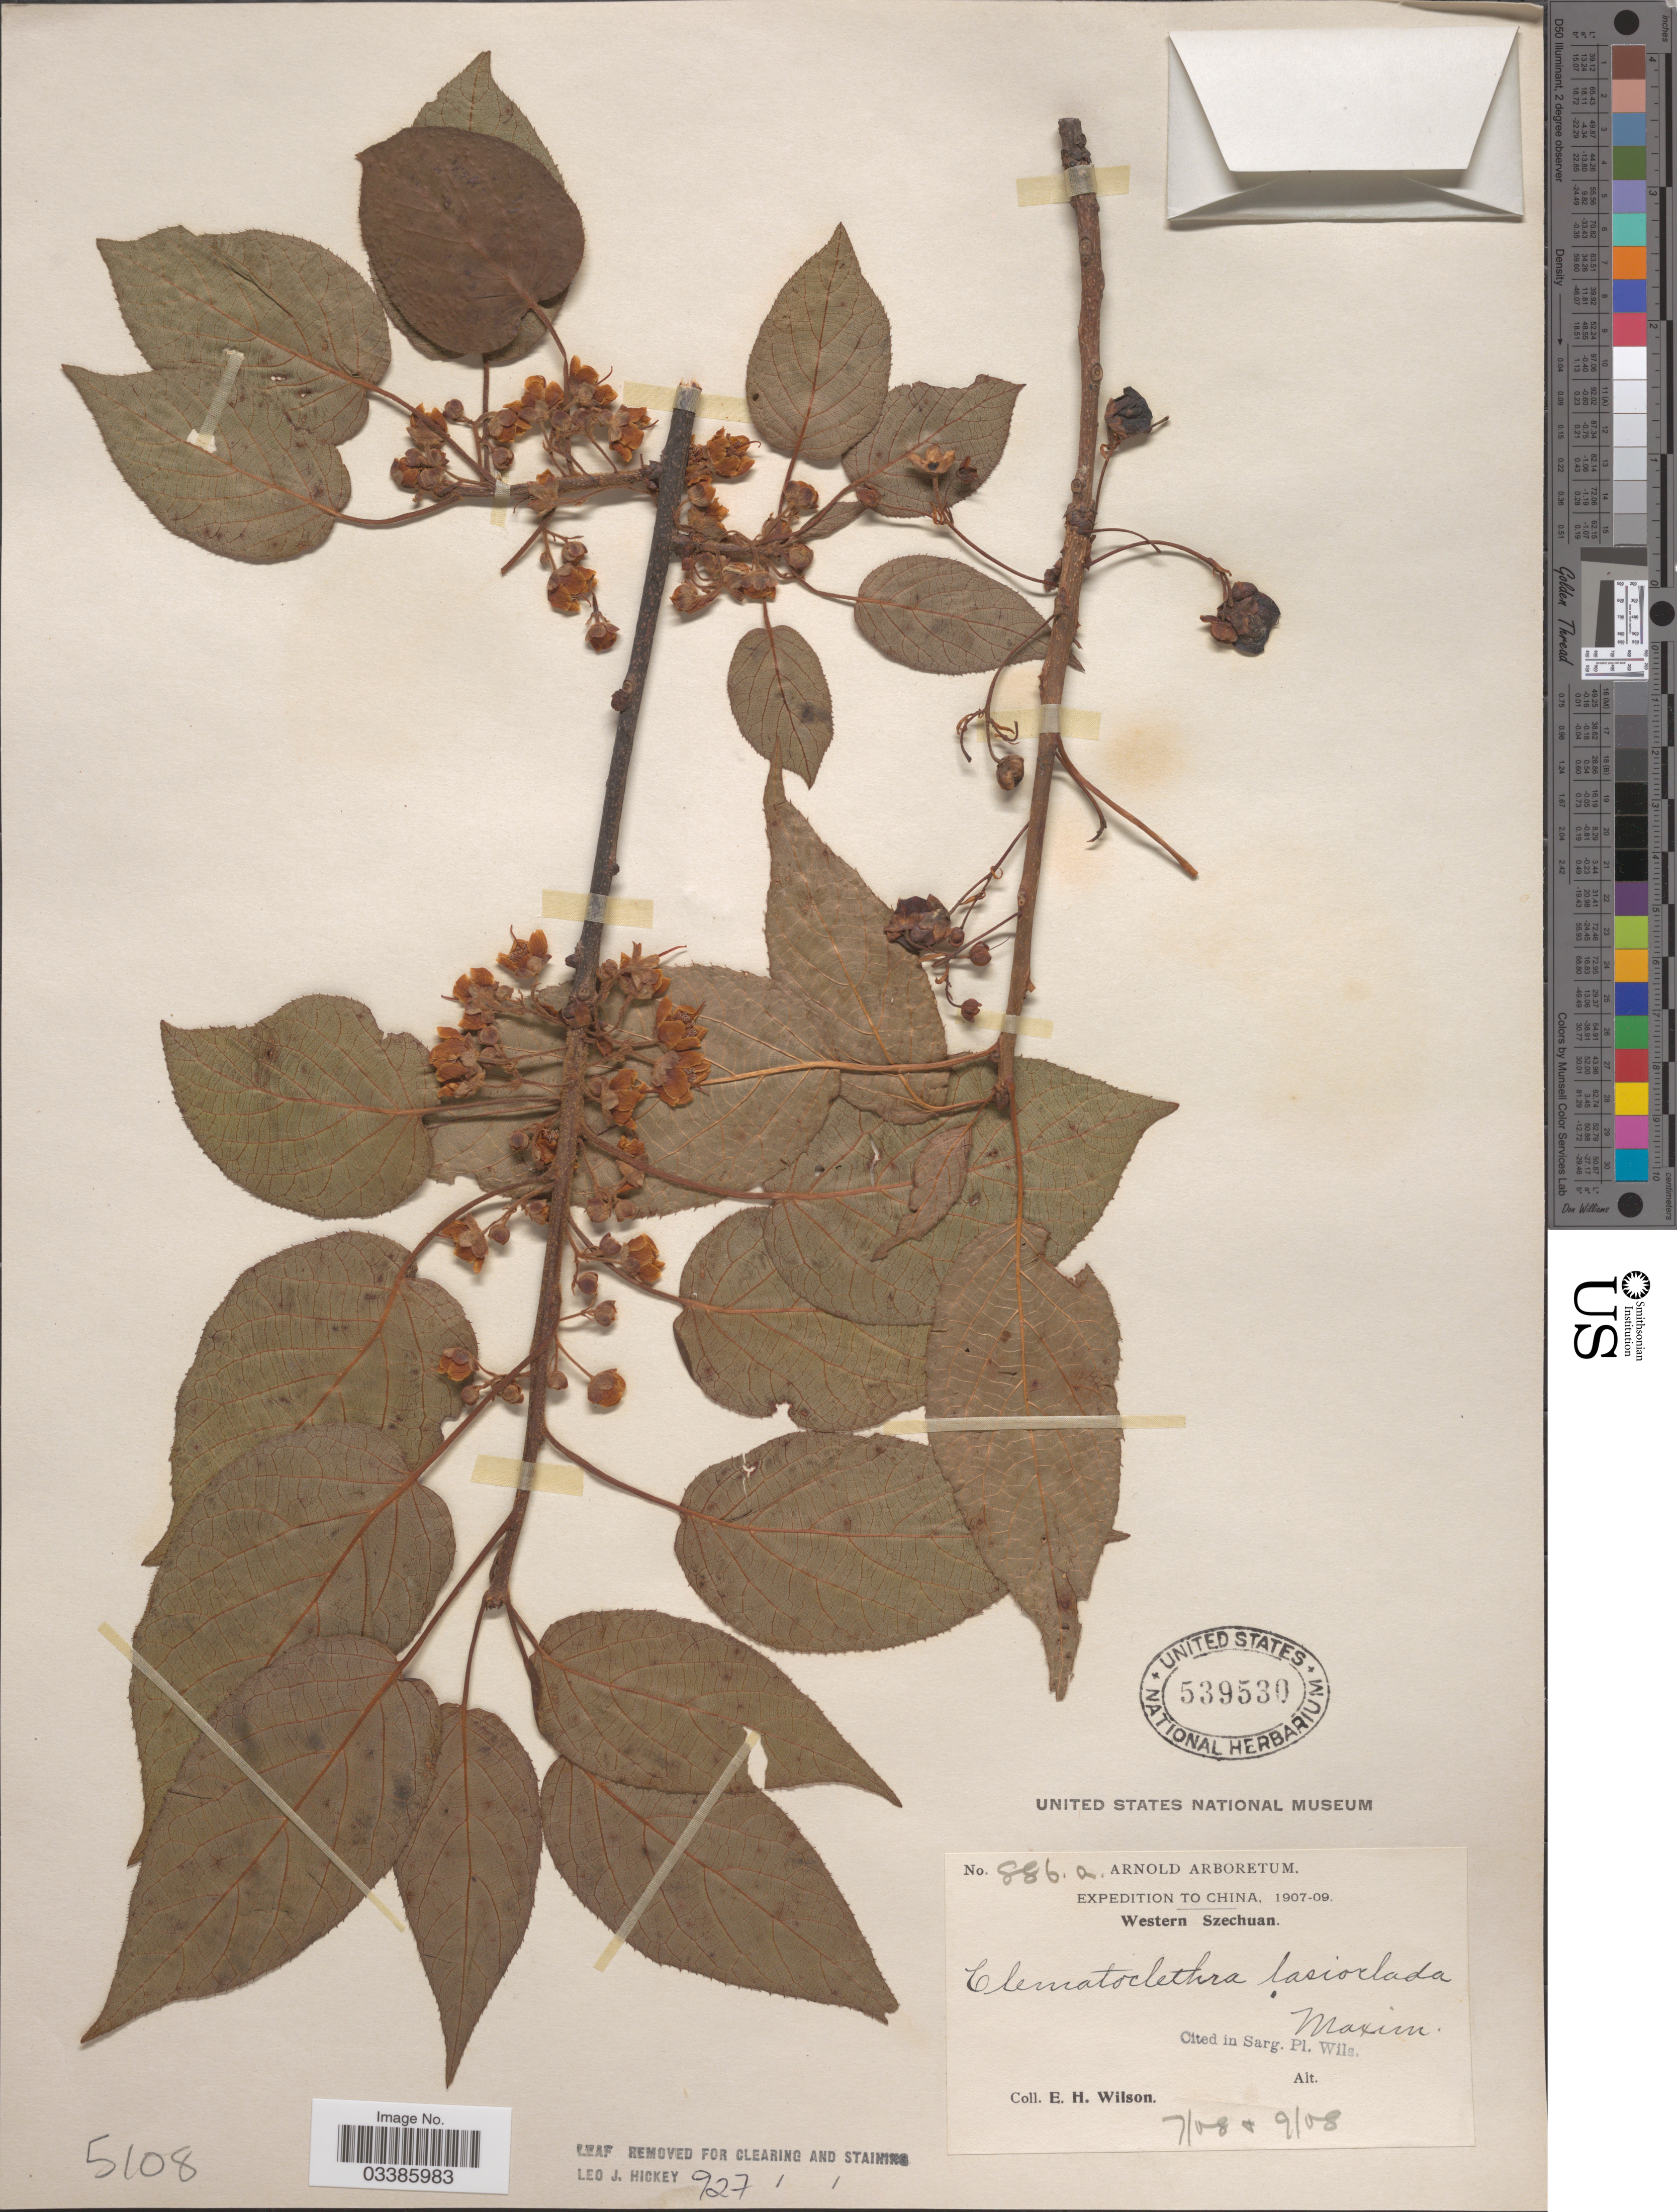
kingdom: Plantae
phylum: Tracheophyta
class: Magnoliopsida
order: Ericales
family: Actinidiaceae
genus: Clematoclethra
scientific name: Clematoclethra lasioclada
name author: Maxim.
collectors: E. Wilson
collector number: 886a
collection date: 1908-07/1908-09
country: China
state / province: Sichuan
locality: Western Szechuan.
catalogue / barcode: US 539530